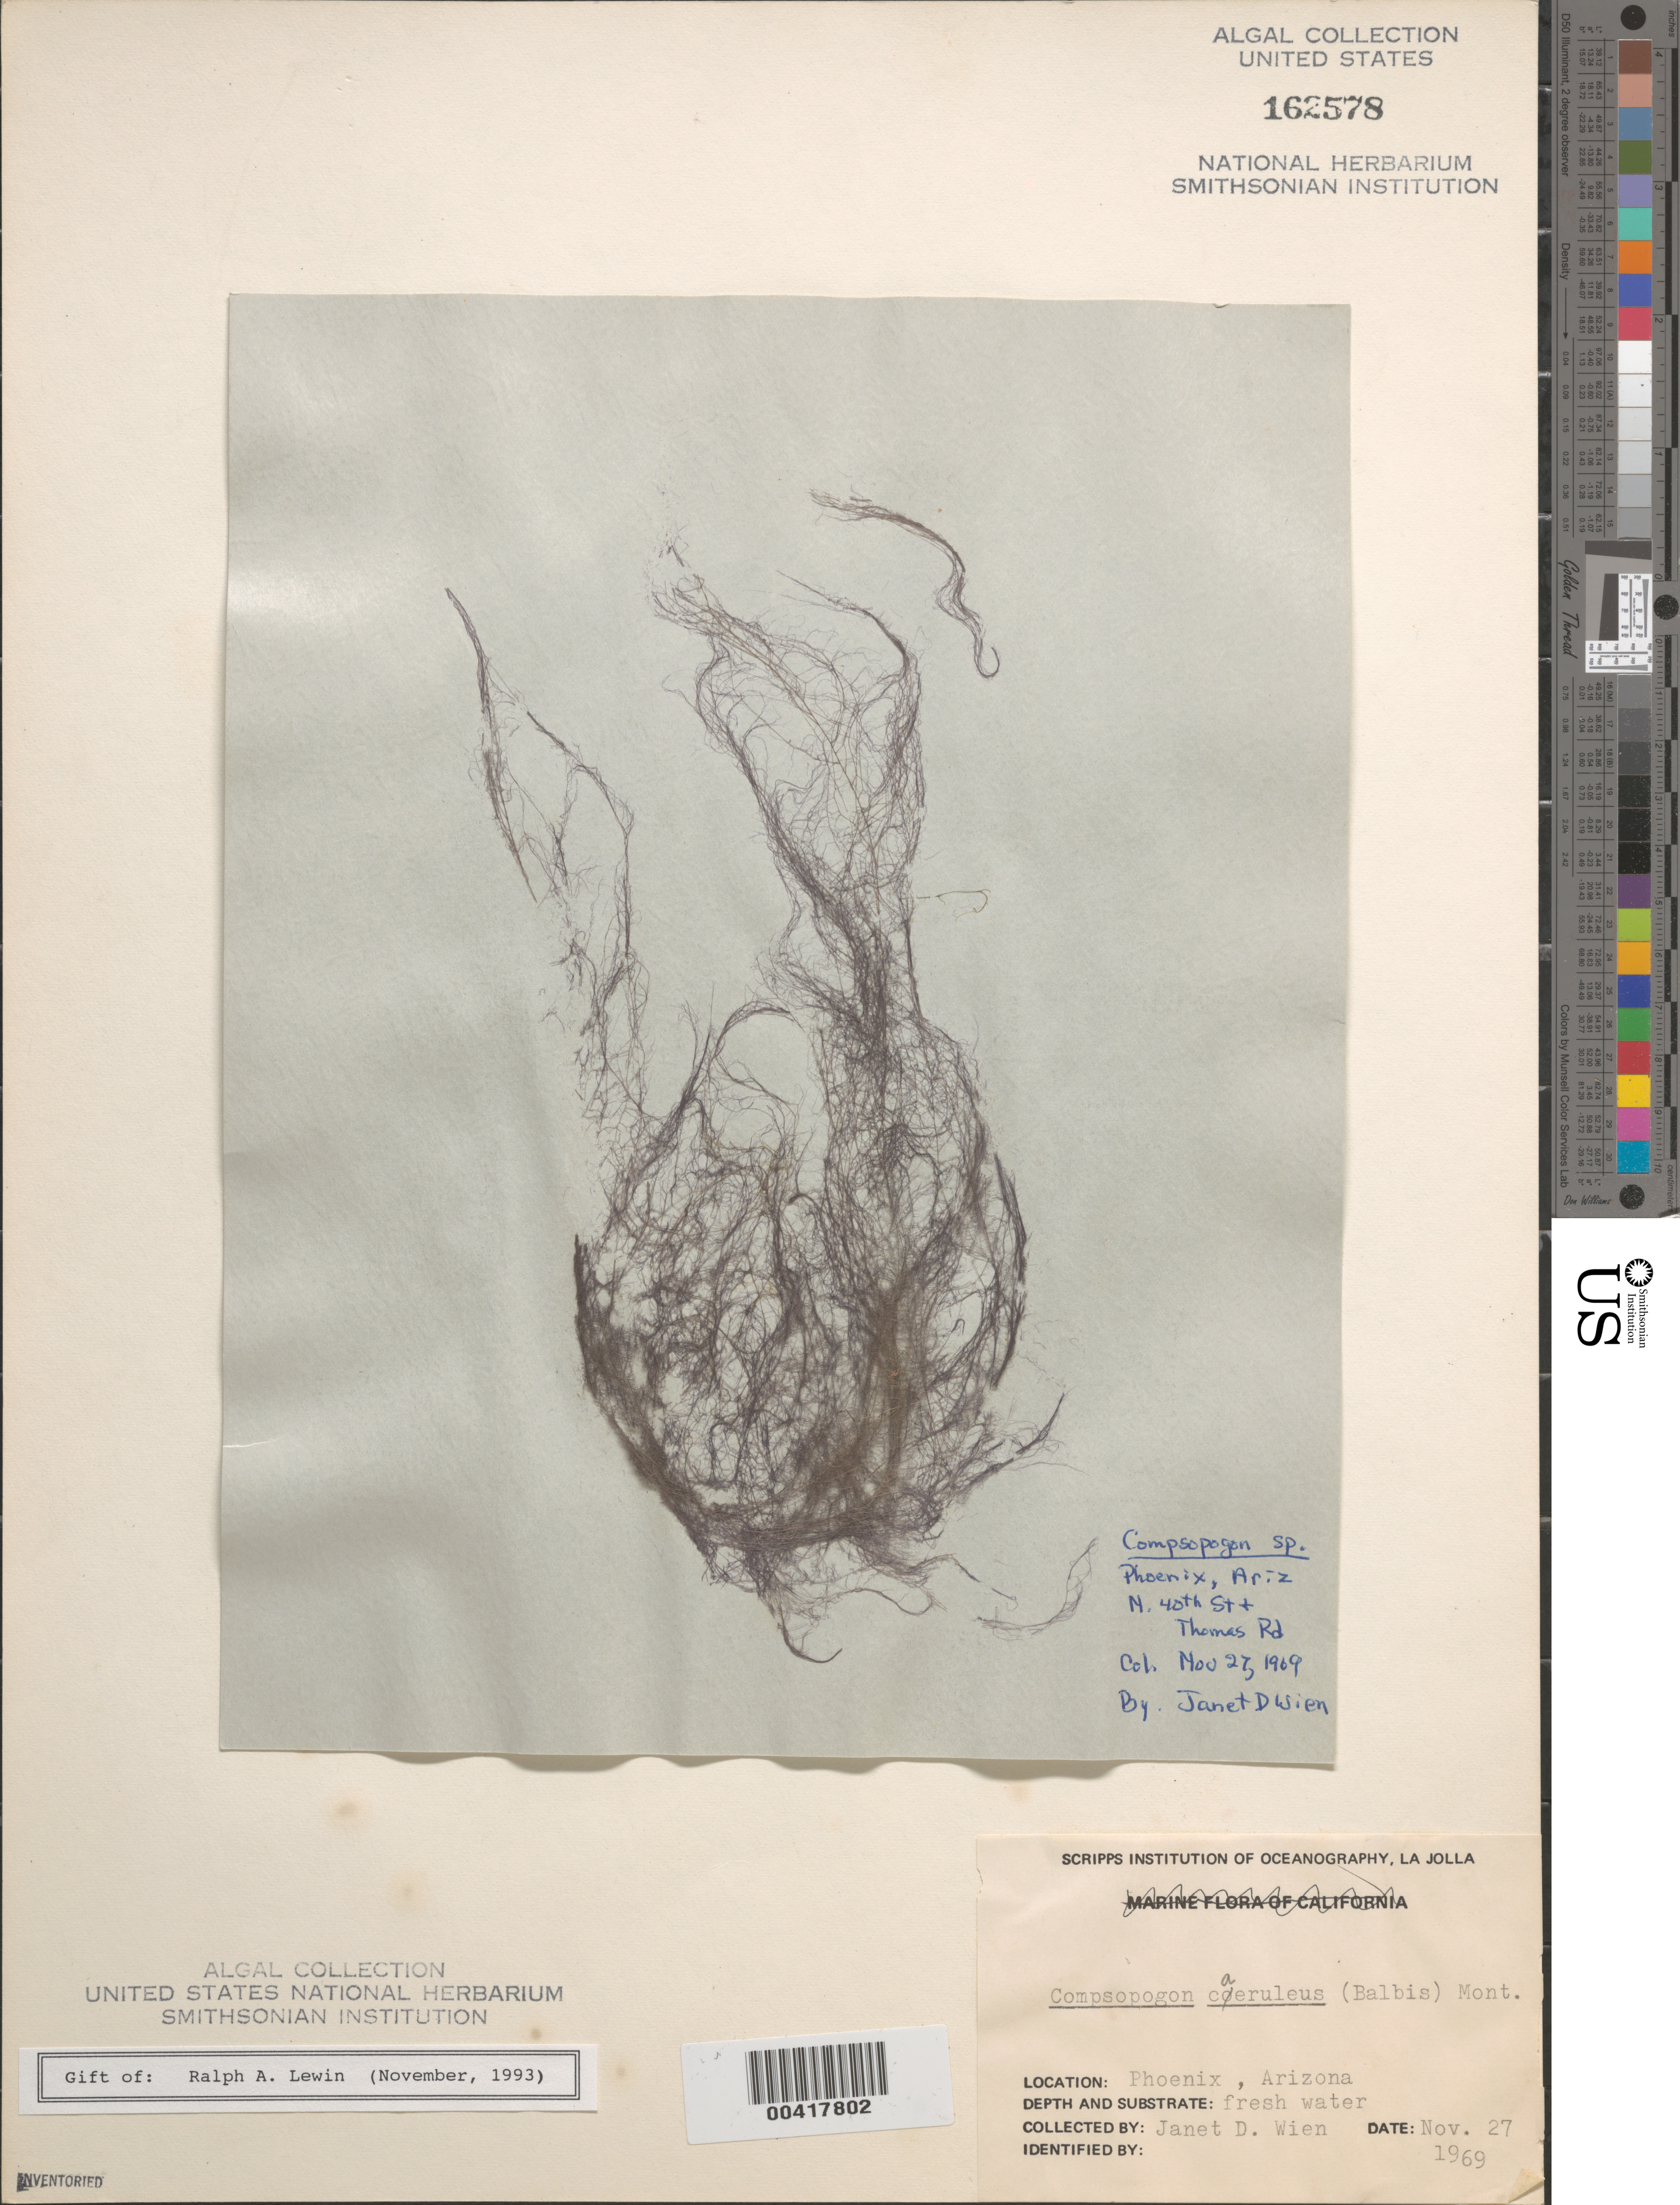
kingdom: Plantae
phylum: Rhodophyta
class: Compsopogonophyceae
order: Compsopogonales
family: Compsopogonaceae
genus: Compsopogon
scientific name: Compsopogon caeruleus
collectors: J. Wien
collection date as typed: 27 Nov 1969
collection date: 1969-11-27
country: United States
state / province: Arizona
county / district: Maricopa County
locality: Phoenix, North 40th Street and Thomas Road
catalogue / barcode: US 162578